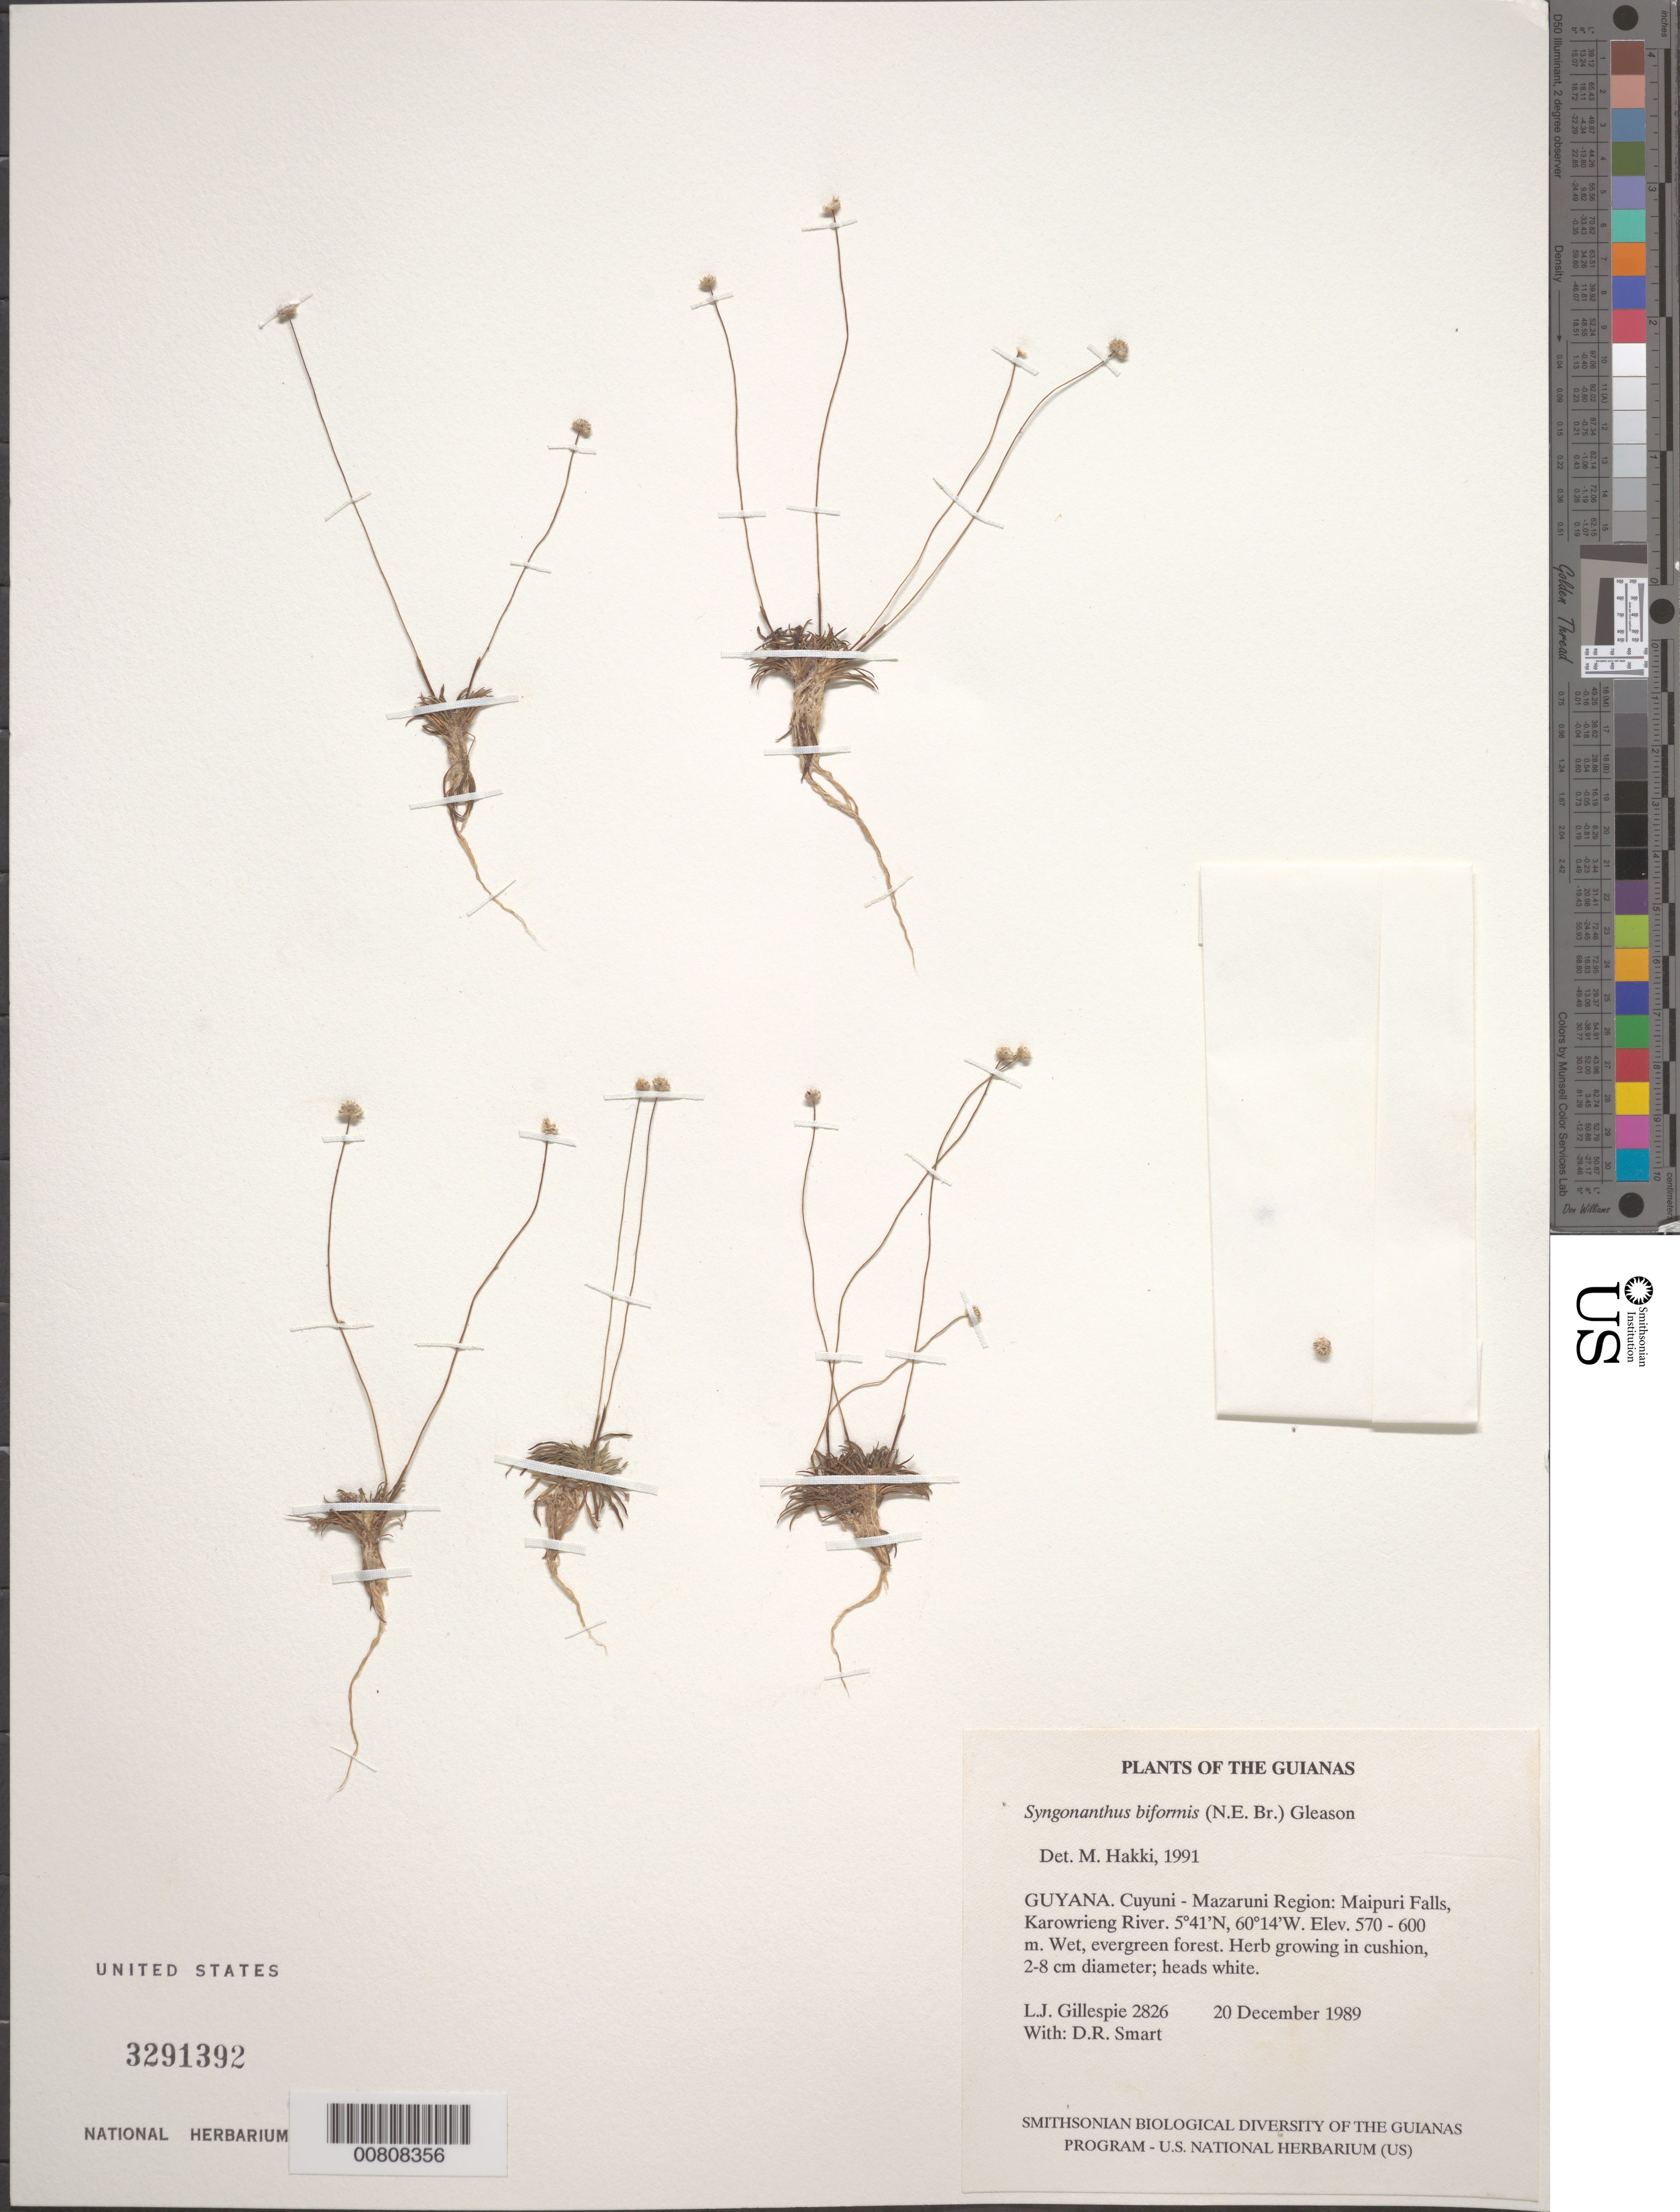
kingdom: Plantae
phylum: Tracheophyta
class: Liliopsida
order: Poales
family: Eriocaulaceae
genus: Syngonanthus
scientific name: Syngonanthus biformis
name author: (N.E. Br.) Gleason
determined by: Hakki, M. J.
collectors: L. J. Gillespie & D. R. Smart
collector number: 2826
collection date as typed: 20 December 1989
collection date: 1989-12-20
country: Guyana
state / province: Cuyuni-Mazaruni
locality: Maipuri Falls, Karowrieng River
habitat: Wet, evergreen forest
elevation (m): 570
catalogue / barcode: US 3291392